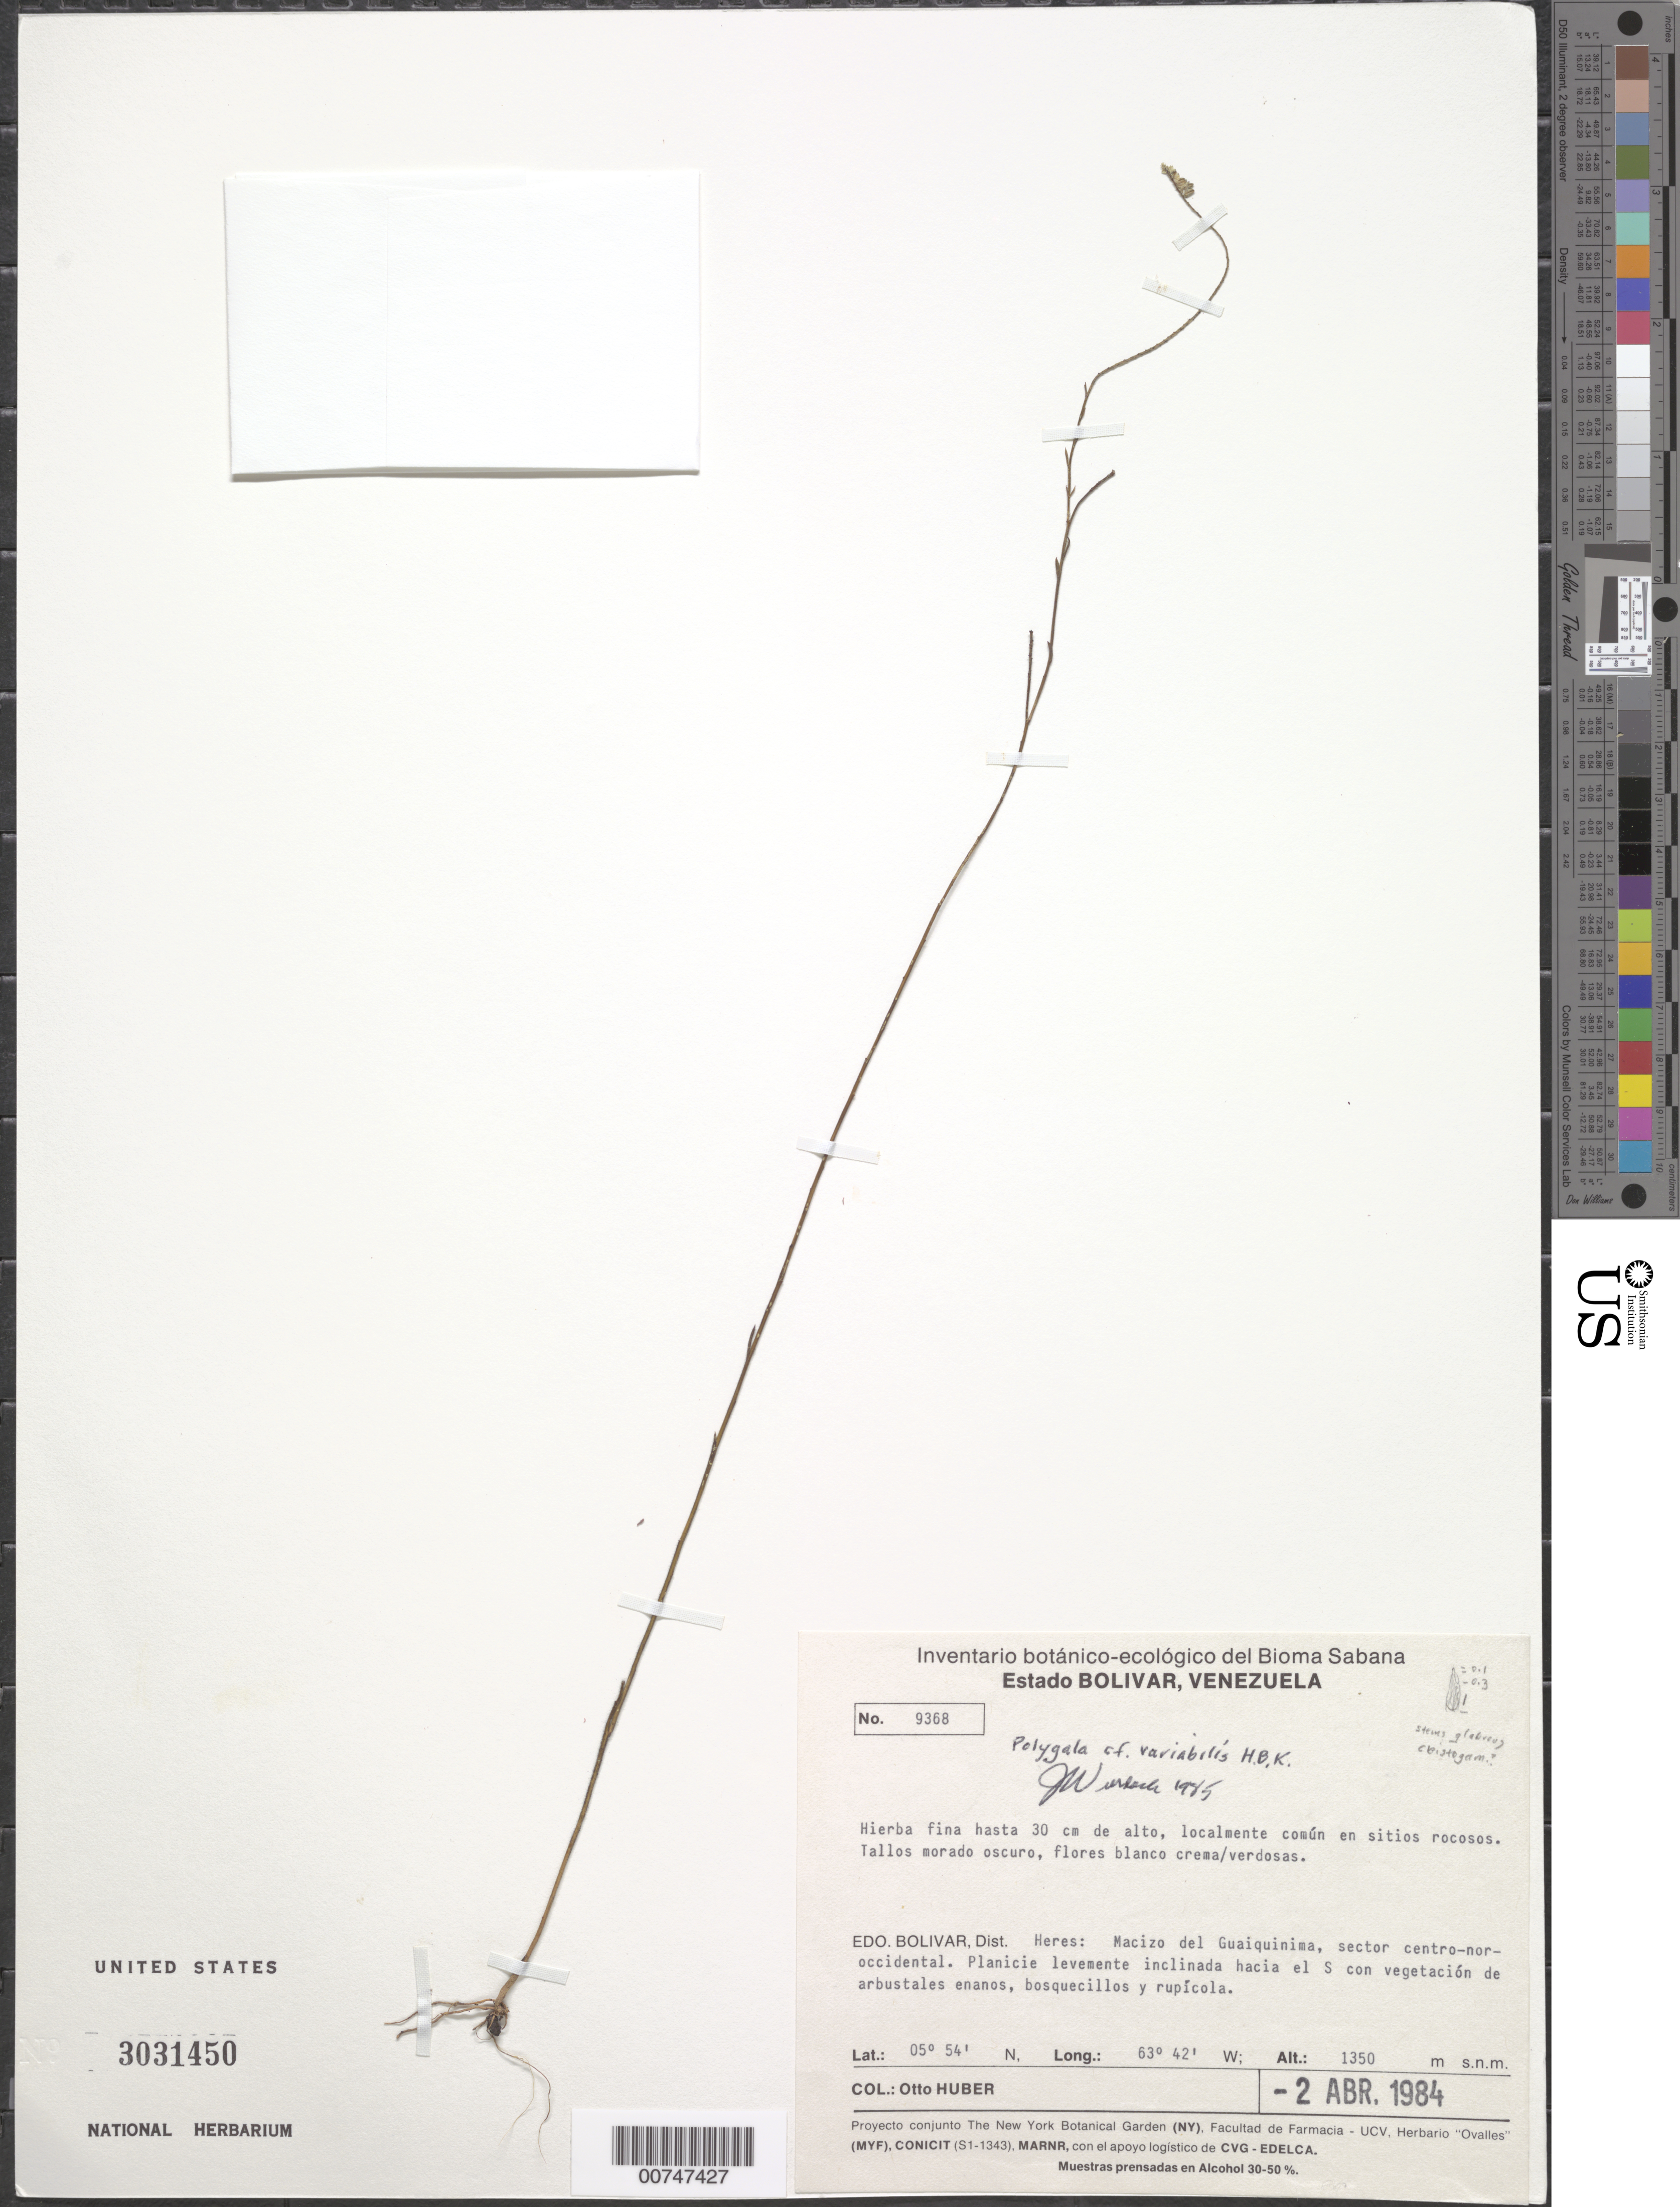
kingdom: Plantae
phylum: Tracheophyta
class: Magnoliopsida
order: Fabales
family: Polygalaceae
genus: Polygala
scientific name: Polygala variabilis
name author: Kunth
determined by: Wurdack, John J., (US), US (UNITED STATES)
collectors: O. Huber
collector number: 9368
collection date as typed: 2-Apr-84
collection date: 1984-04-02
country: Venezuela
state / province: Bolívar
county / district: Heres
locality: Macizo del Guaiquinima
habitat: Rocky area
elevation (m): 1350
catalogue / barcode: US 3031450